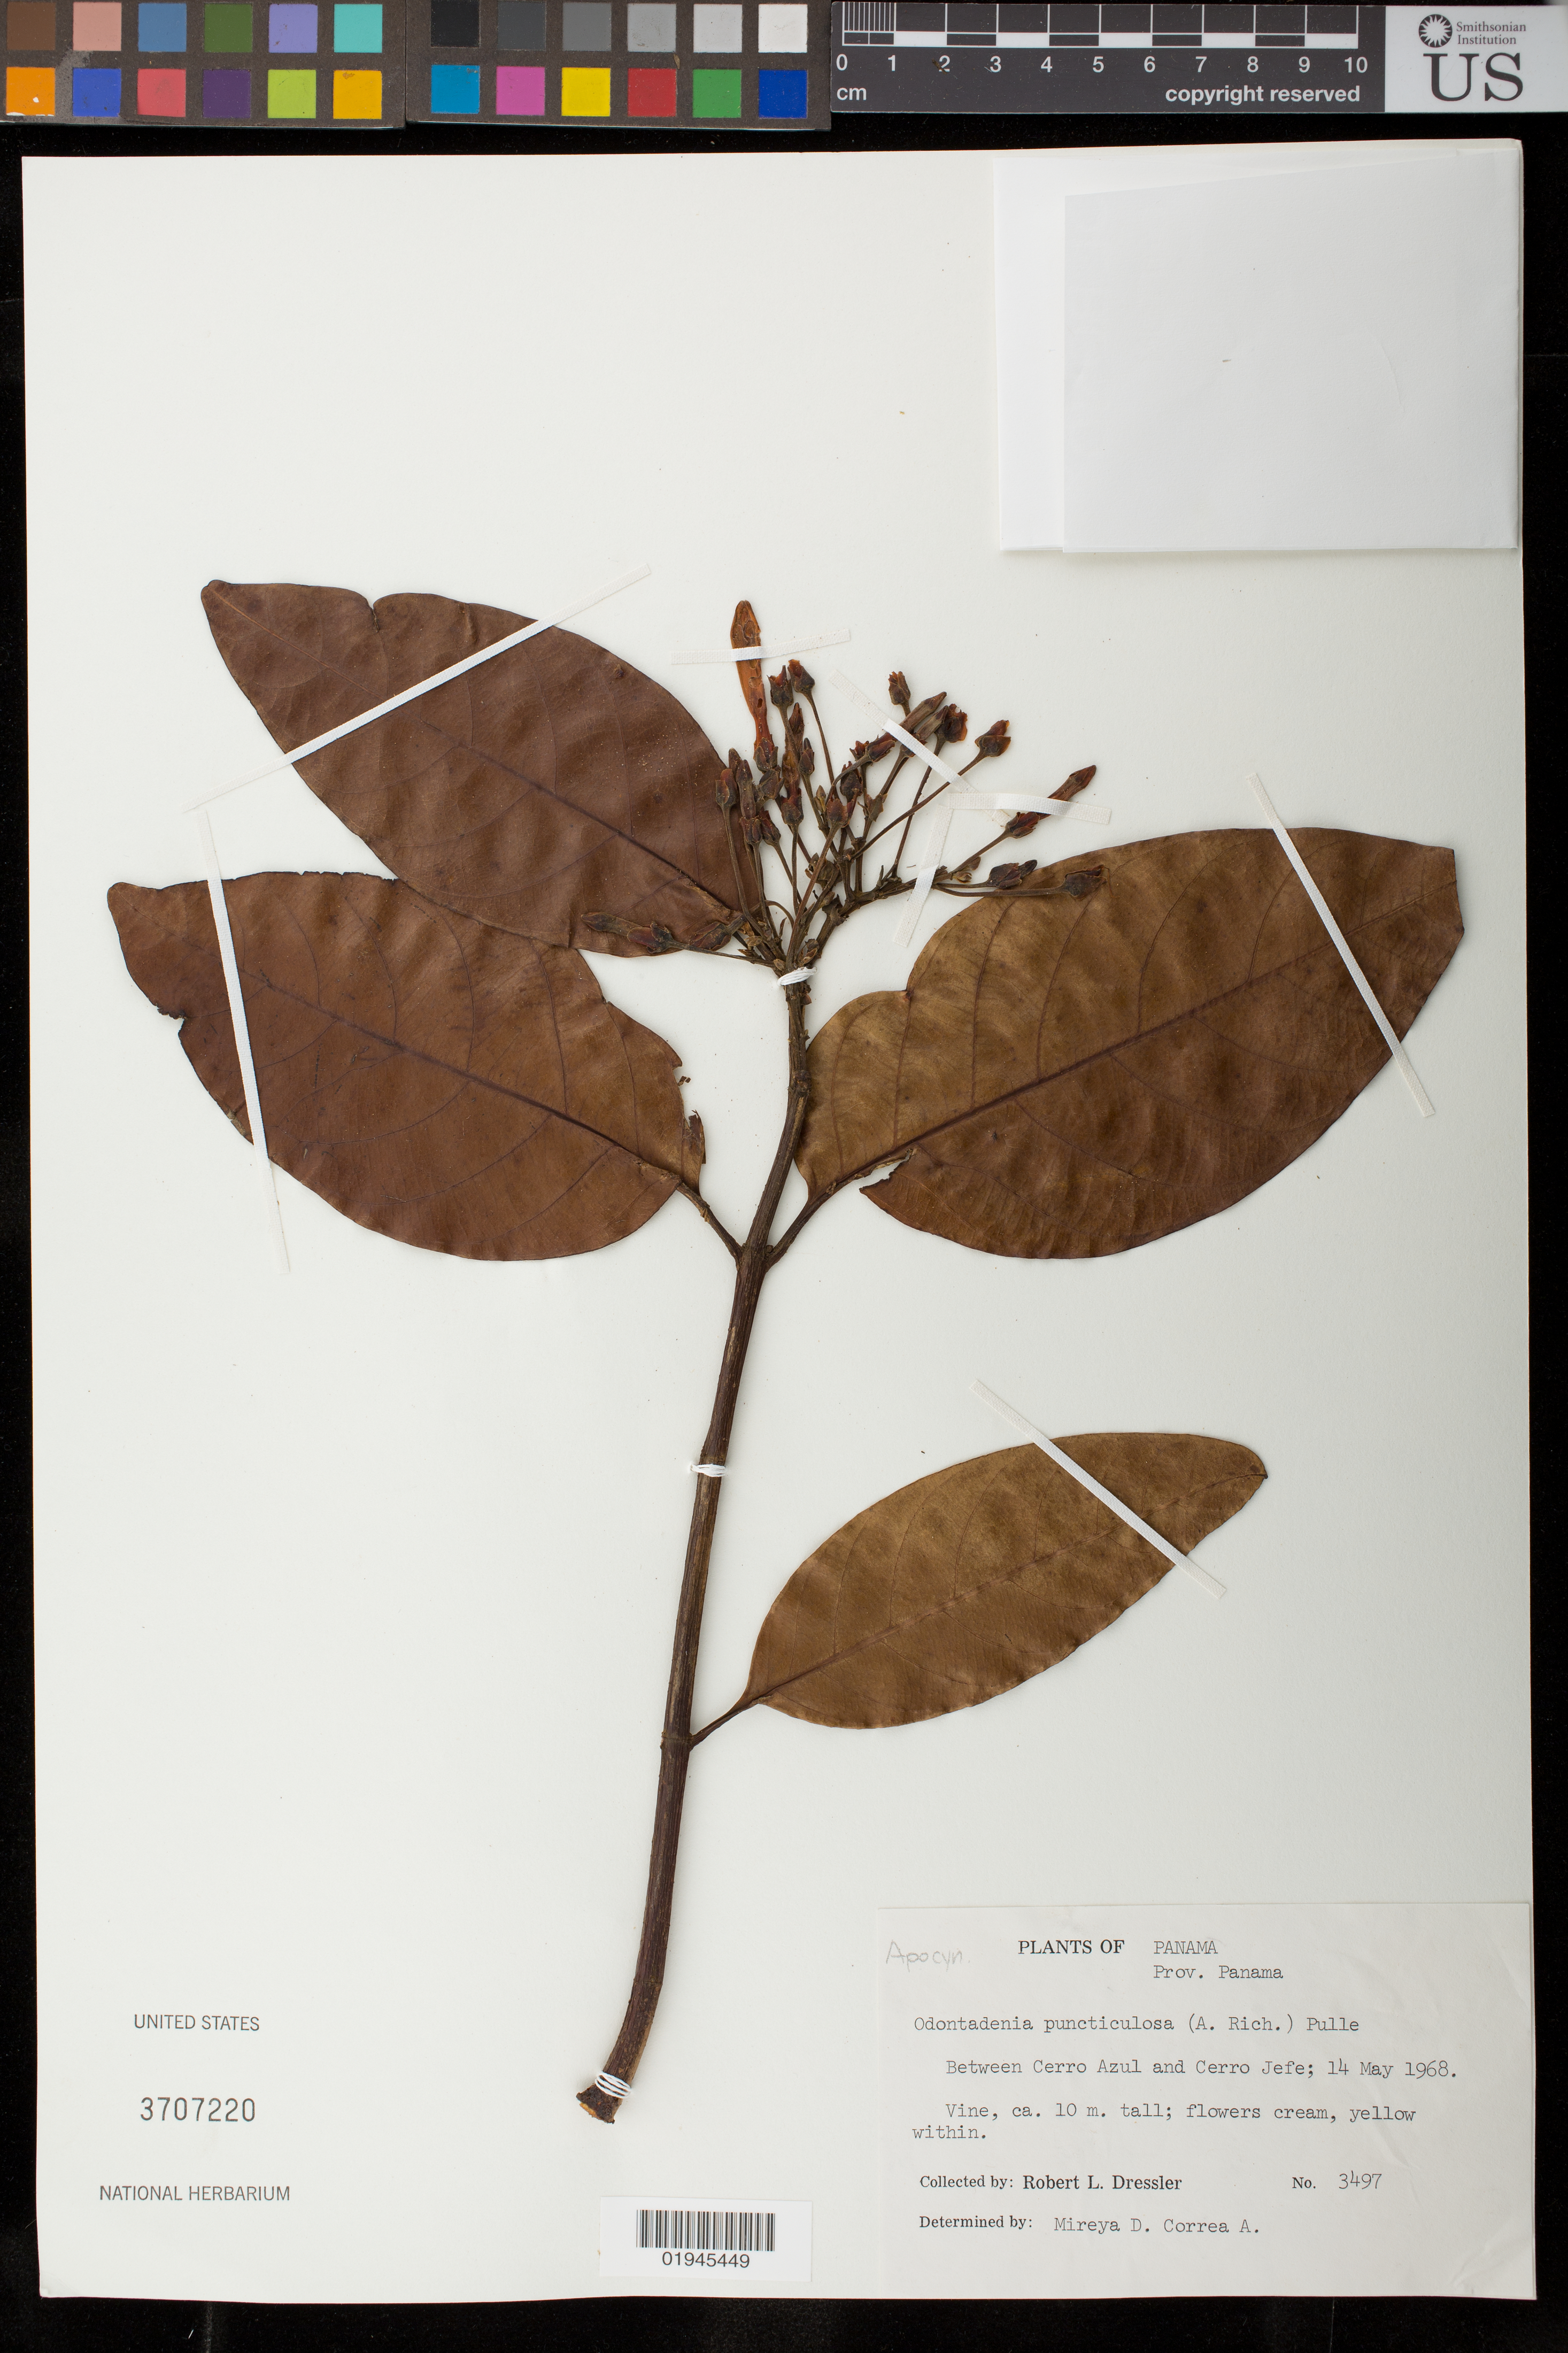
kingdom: Plantae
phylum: Tracheophyta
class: Magnoliopsida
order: Gentianales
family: Apocynaceae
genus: Odontadenia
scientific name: Odontadenia puncticulosa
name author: (Rich.) Pulle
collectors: R. Dressler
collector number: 3497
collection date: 1968-05-14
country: Panama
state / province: Panamá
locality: Between Cerro Azul and Cerro Jefe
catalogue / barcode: US 3707220